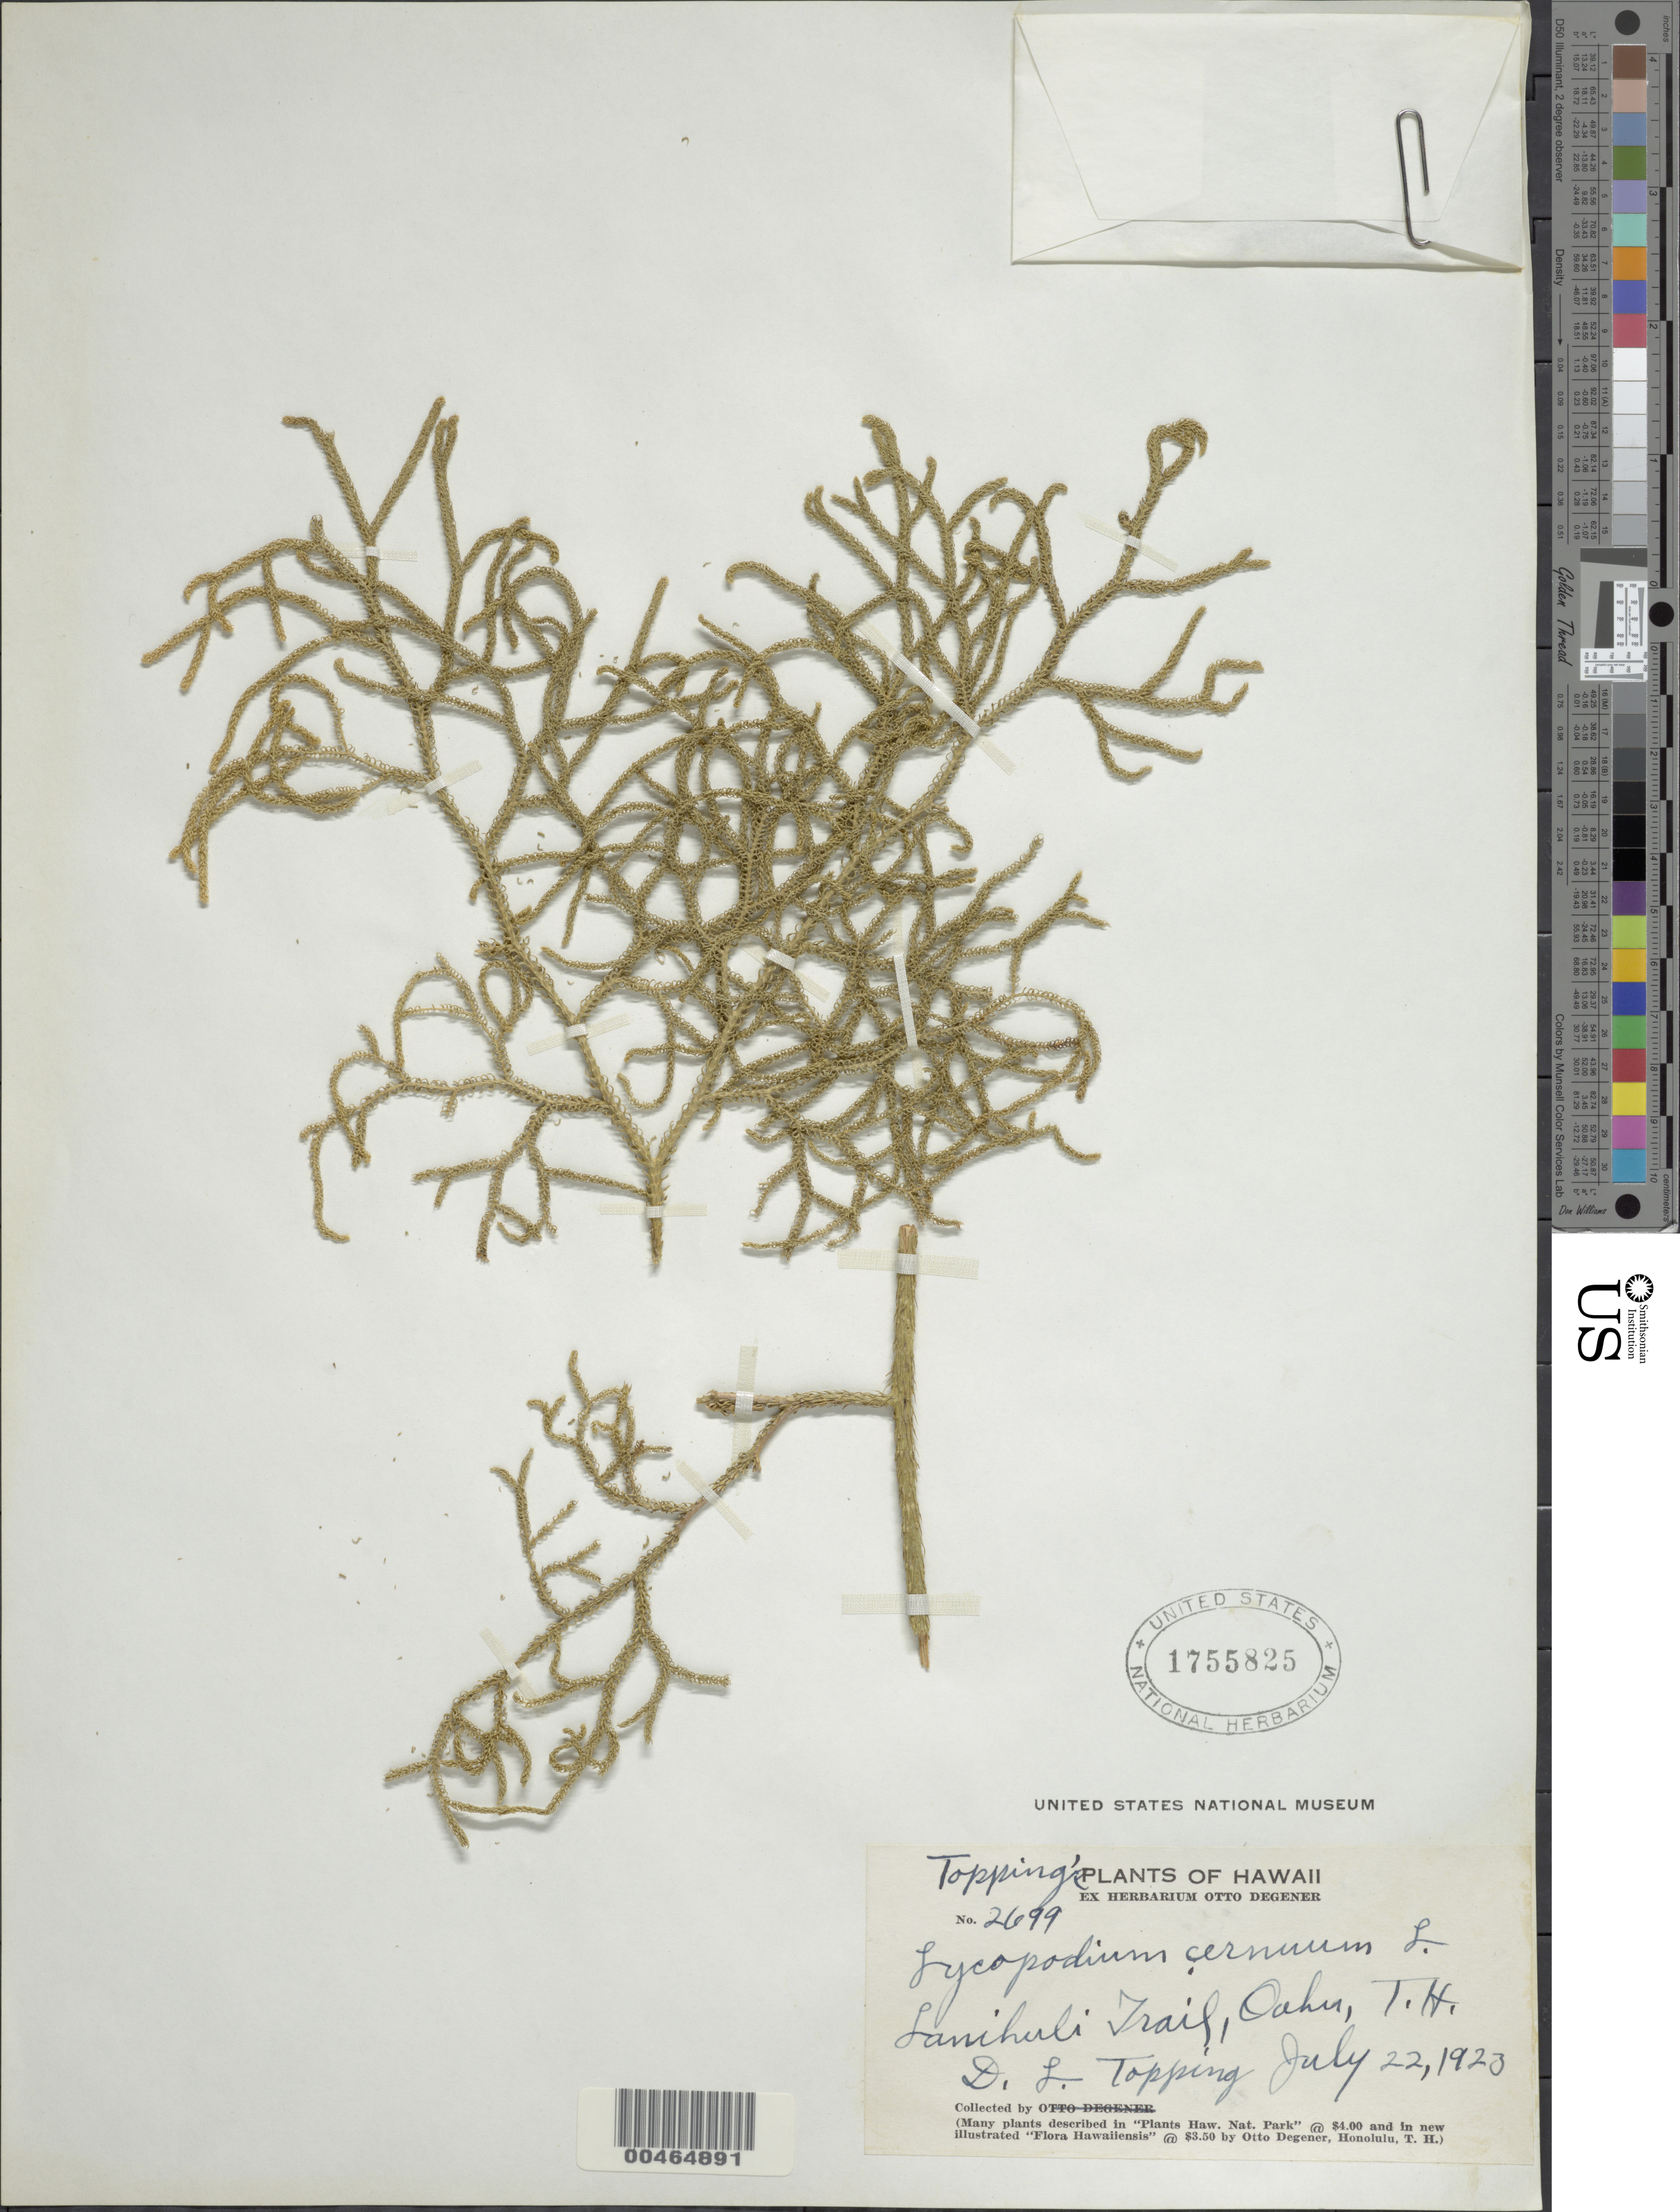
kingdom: Plantae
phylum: Tracheophyta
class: Lycopodiopsida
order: Lycopodiales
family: Lycopodiaceae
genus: Palhinhaea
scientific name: Palhinhaea cernua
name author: (L.) Vasc. & Franco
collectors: D. L. Topping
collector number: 2699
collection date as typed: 22 Jul 1923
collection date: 1923-07-22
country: United States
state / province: Hawaii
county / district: Honolulu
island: Oahu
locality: Lanihuli Trail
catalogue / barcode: US 1755825